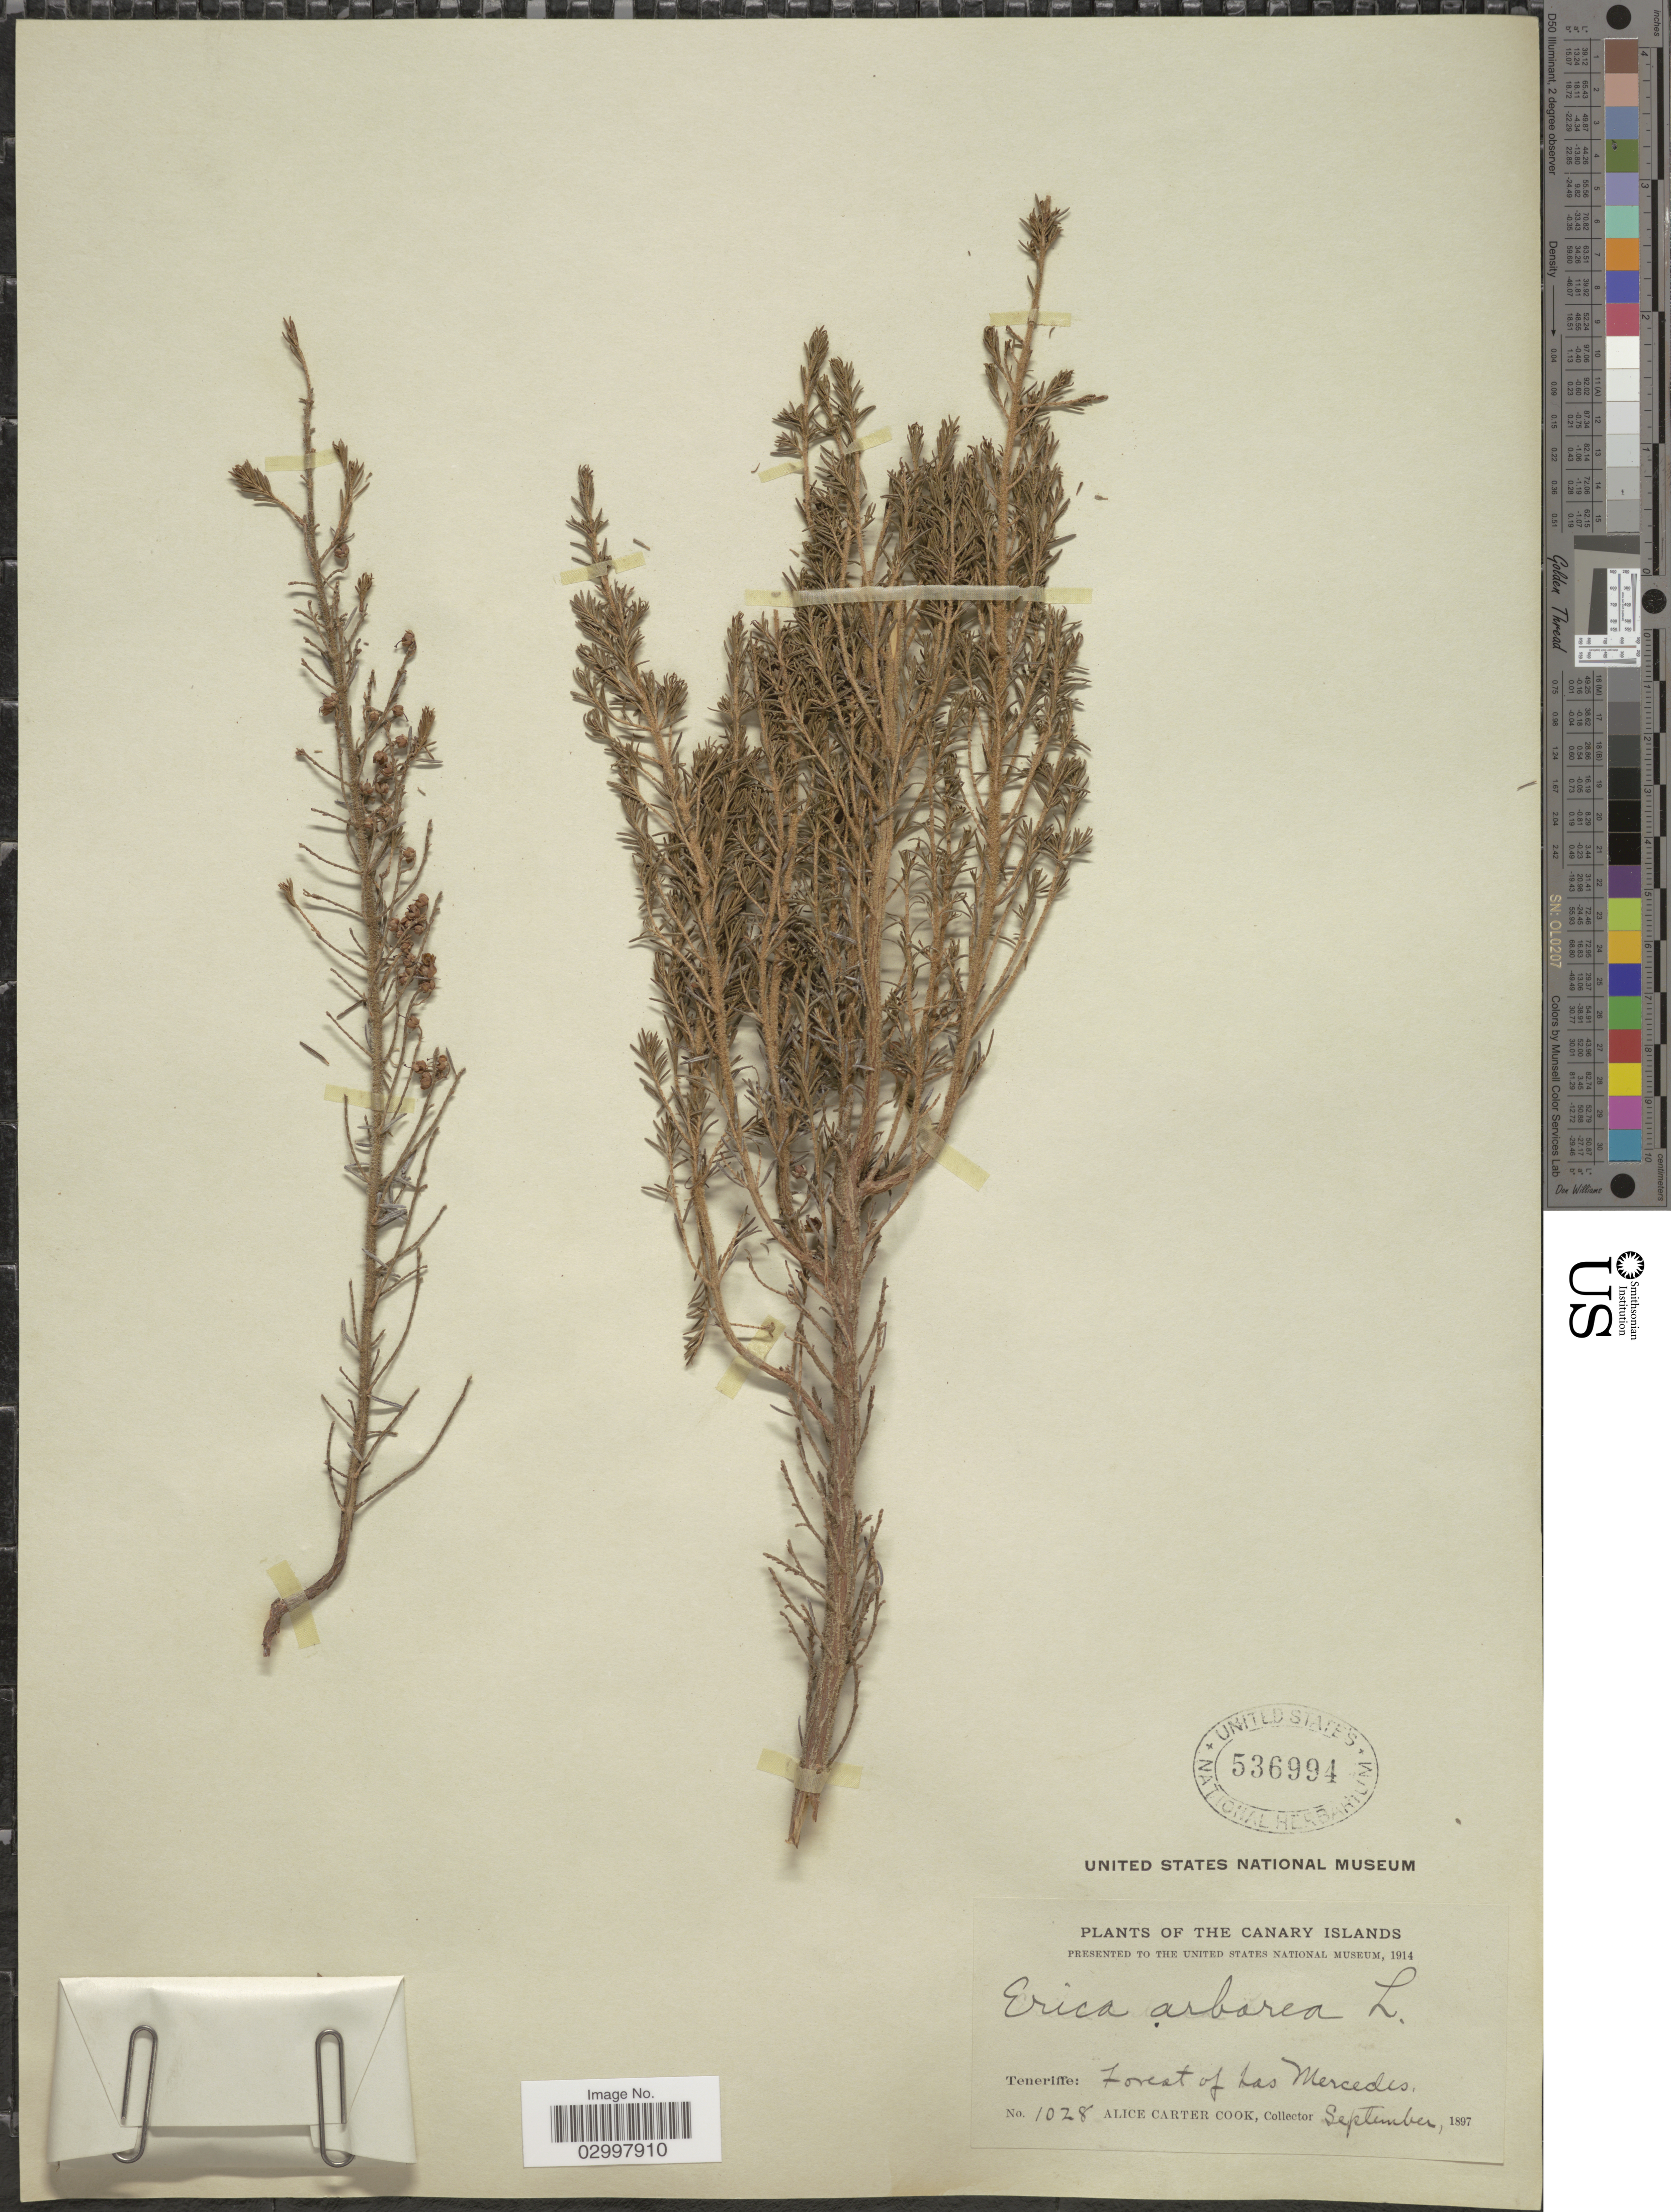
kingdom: Plantae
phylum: Tracheophyta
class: Magnoliopsida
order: Ericales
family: Ericaceae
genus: Erica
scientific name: Erica arborea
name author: L.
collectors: Alice C. Cook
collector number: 1028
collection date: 1897-09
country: Spain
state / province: Canarias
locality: The Canary Islands. Teneriffe: Forest of Las Mercedes.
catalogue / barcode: US 536994